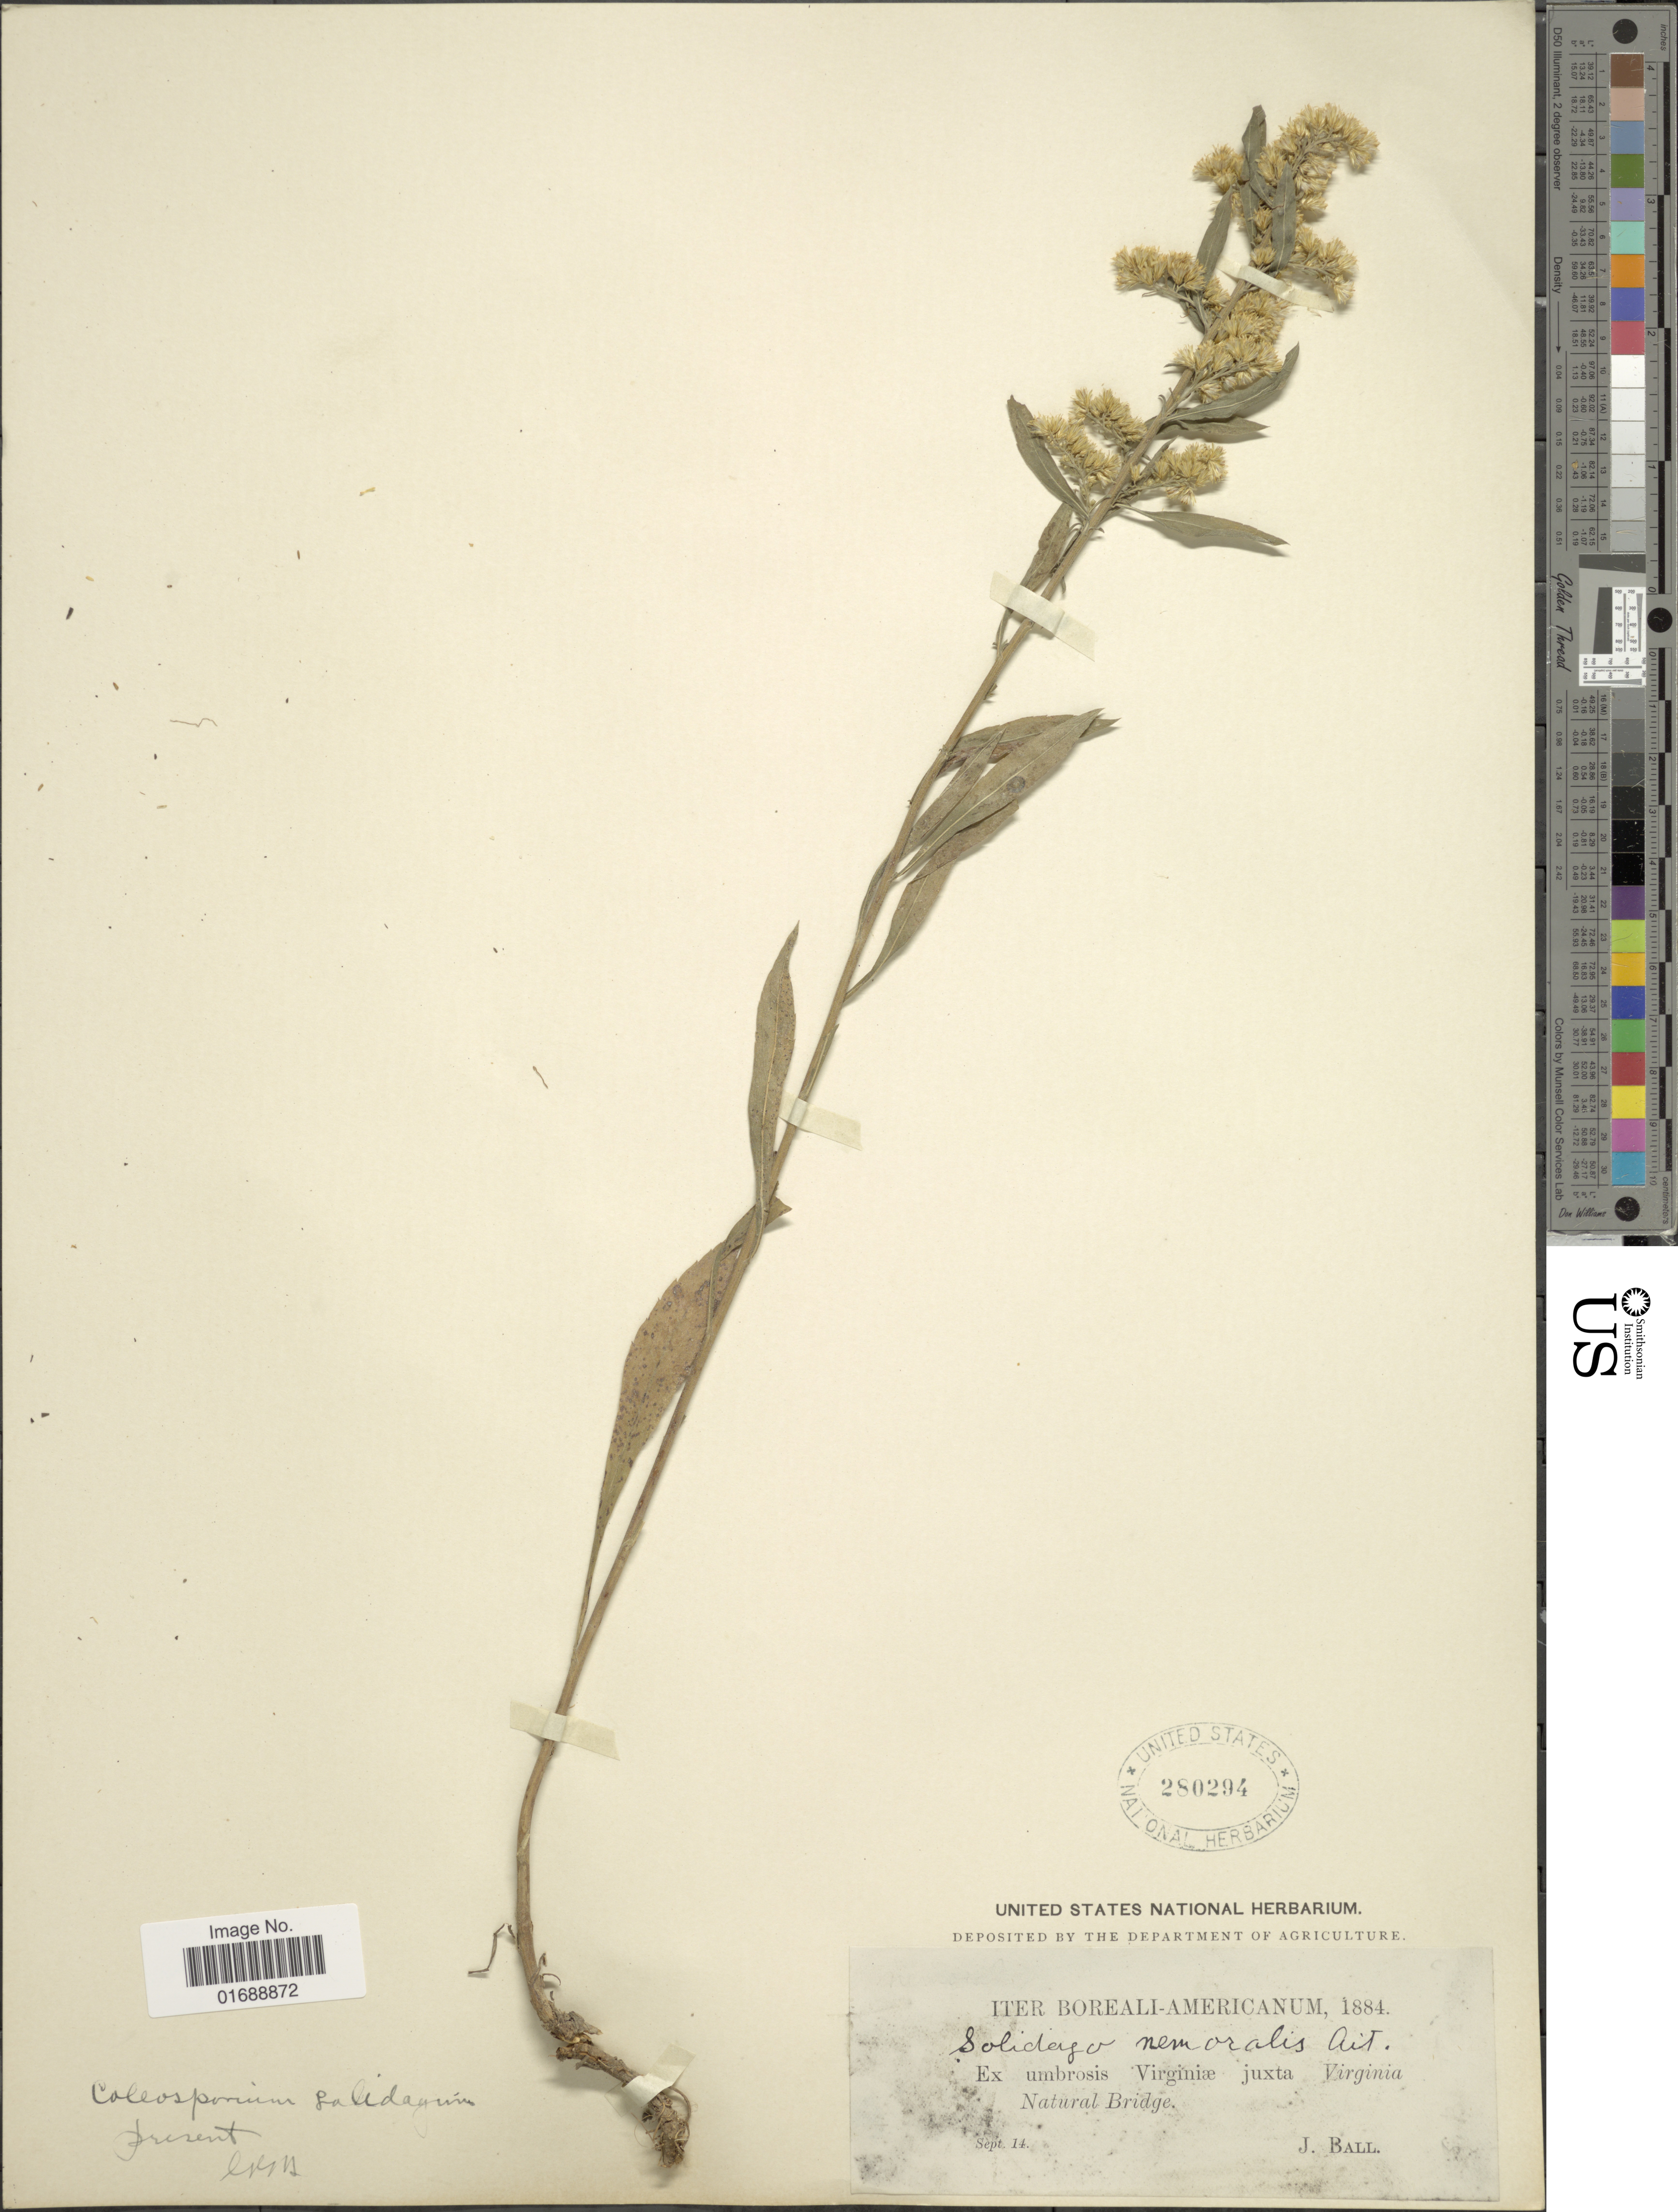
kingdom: Plantae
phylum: Tracheophyta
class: Magnoliopsida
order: Asterales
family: Asteraceae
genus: Solidago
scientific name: Solidago nemoralis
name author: Aiton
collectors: J. Ball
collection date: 1884-09-14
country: United States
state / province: Virginia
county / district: Rockbridge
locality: Natural Bridge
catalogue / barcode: US 280294